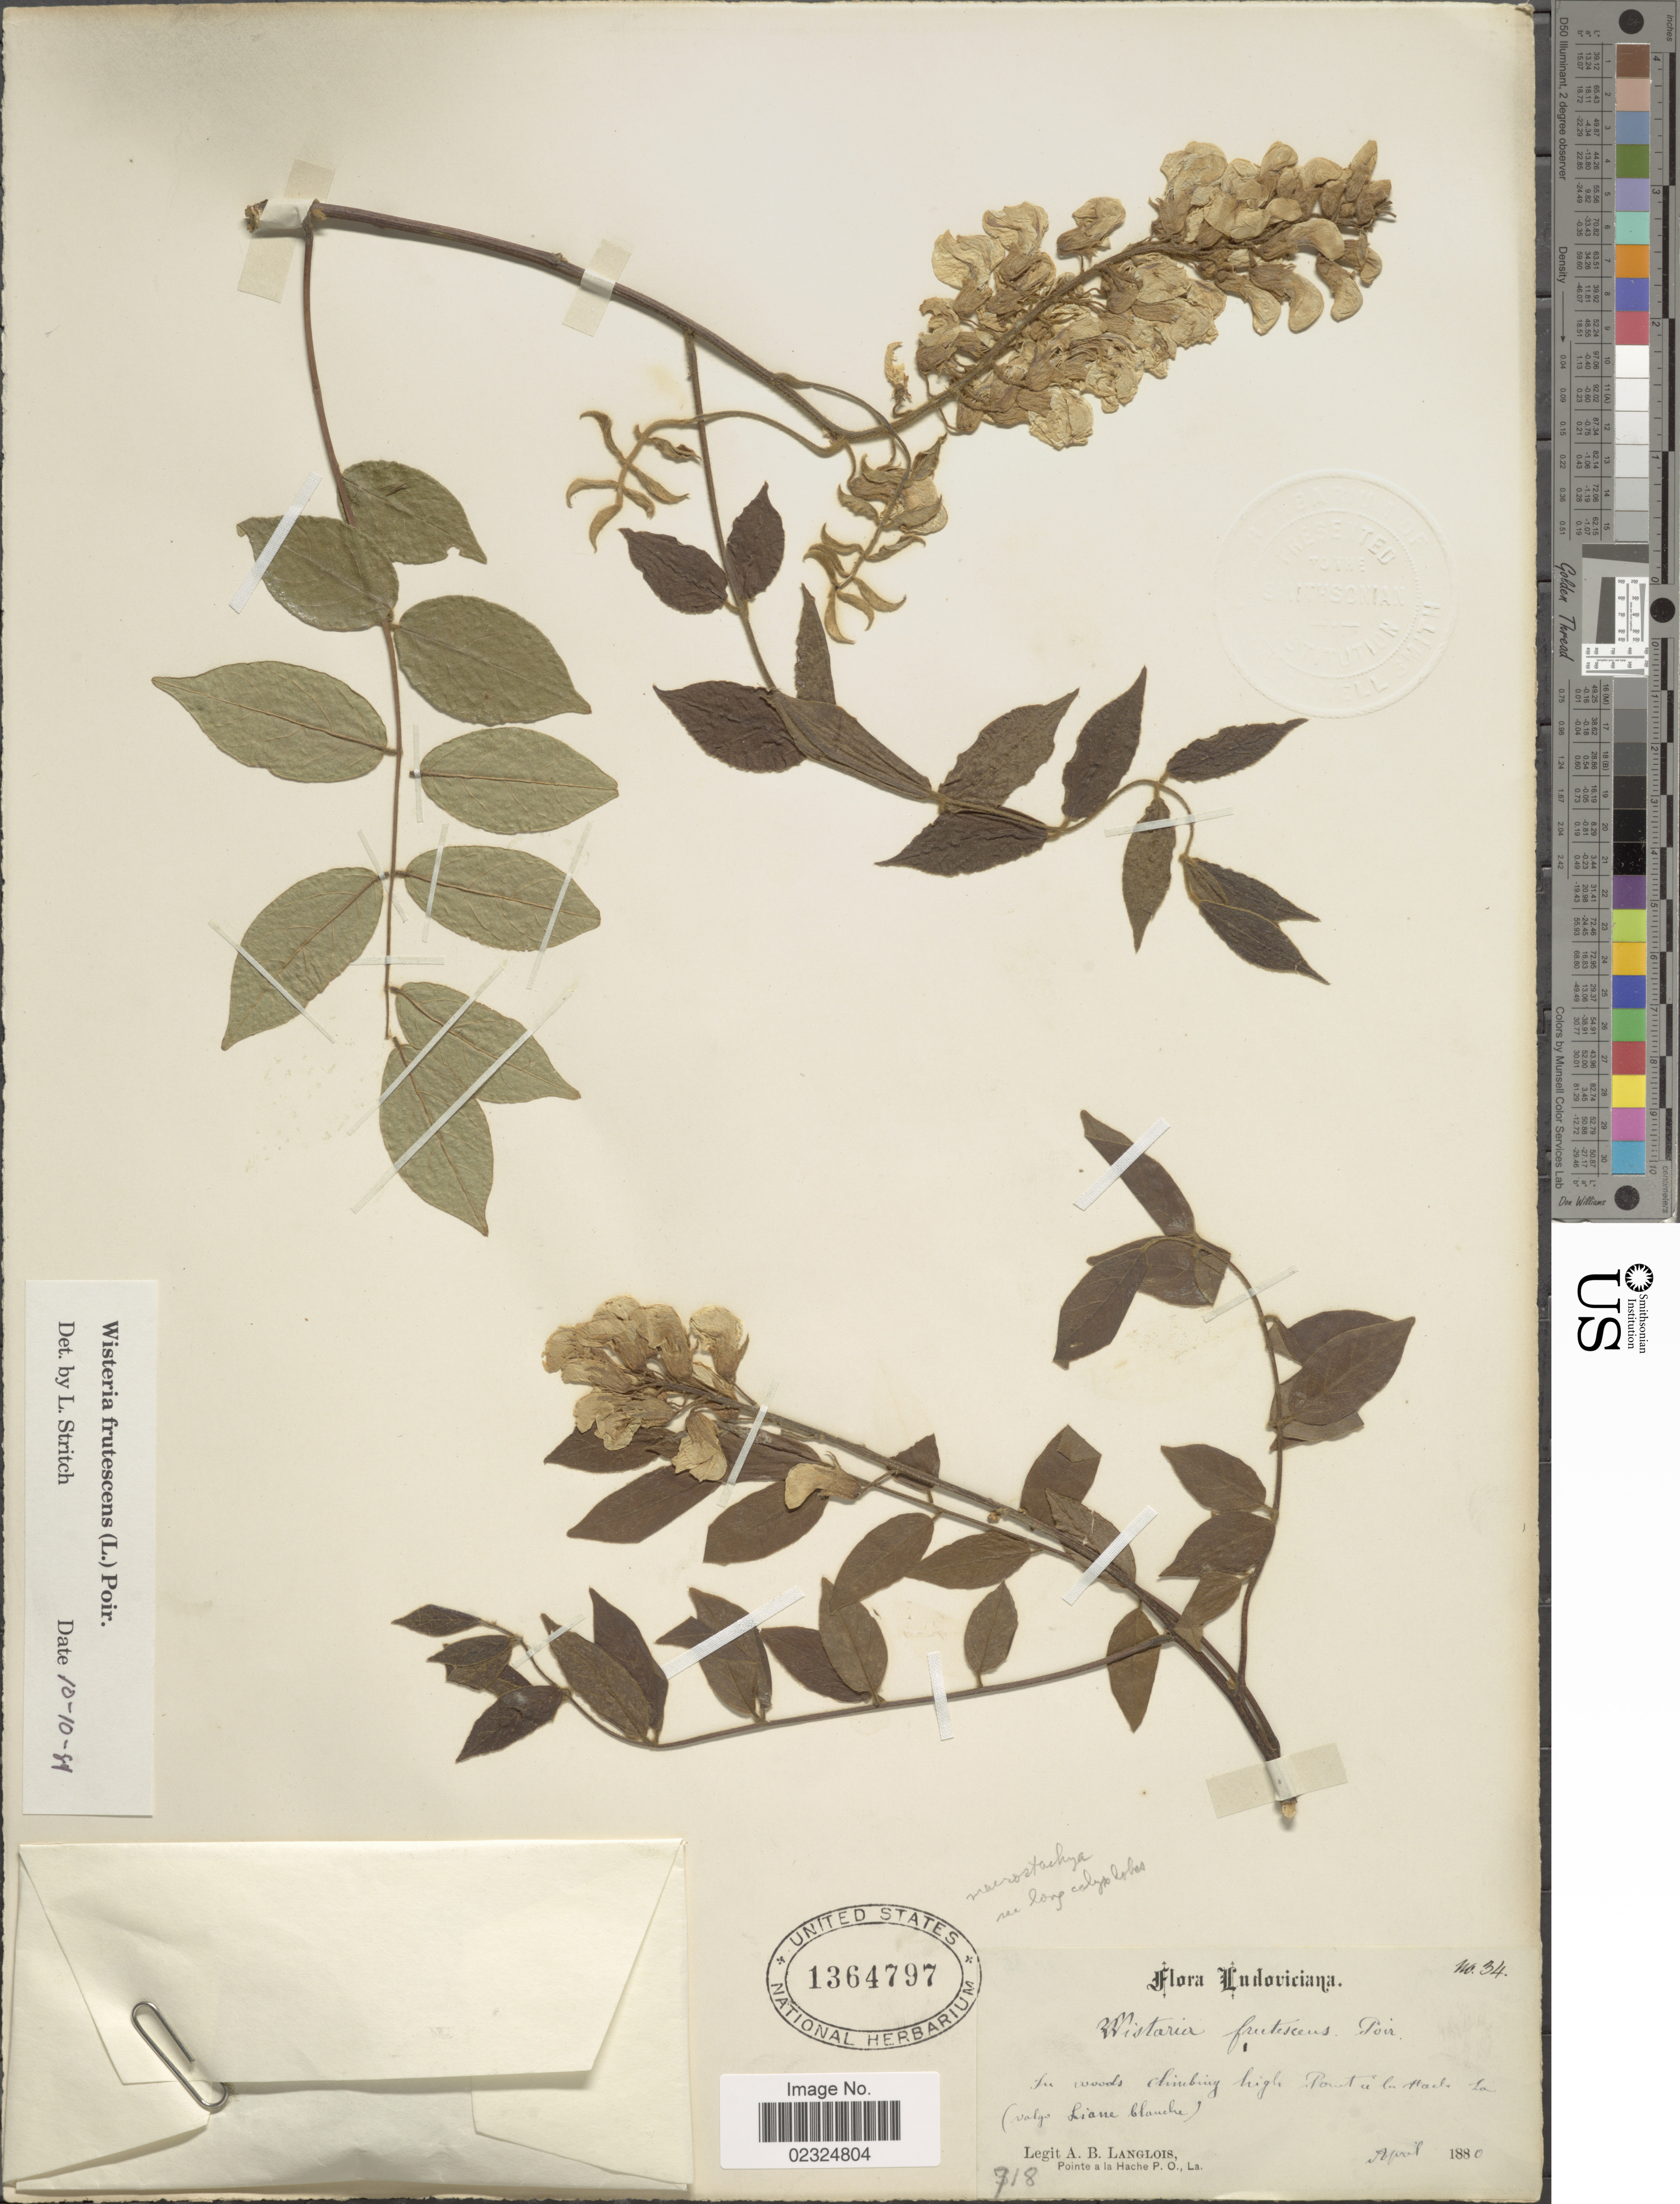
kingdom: Plantae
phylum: Tracheophyta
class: Magnoliopsida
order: Fabales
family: Fabaceae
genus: Wisteria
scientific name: Wisteria frutescens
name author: (L.) Poir.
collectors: A. Langlois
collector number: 718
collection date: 1880-04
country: United States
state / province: Louisiana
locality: In woods climbing high Point a la Hache la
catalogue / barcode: US 1364797